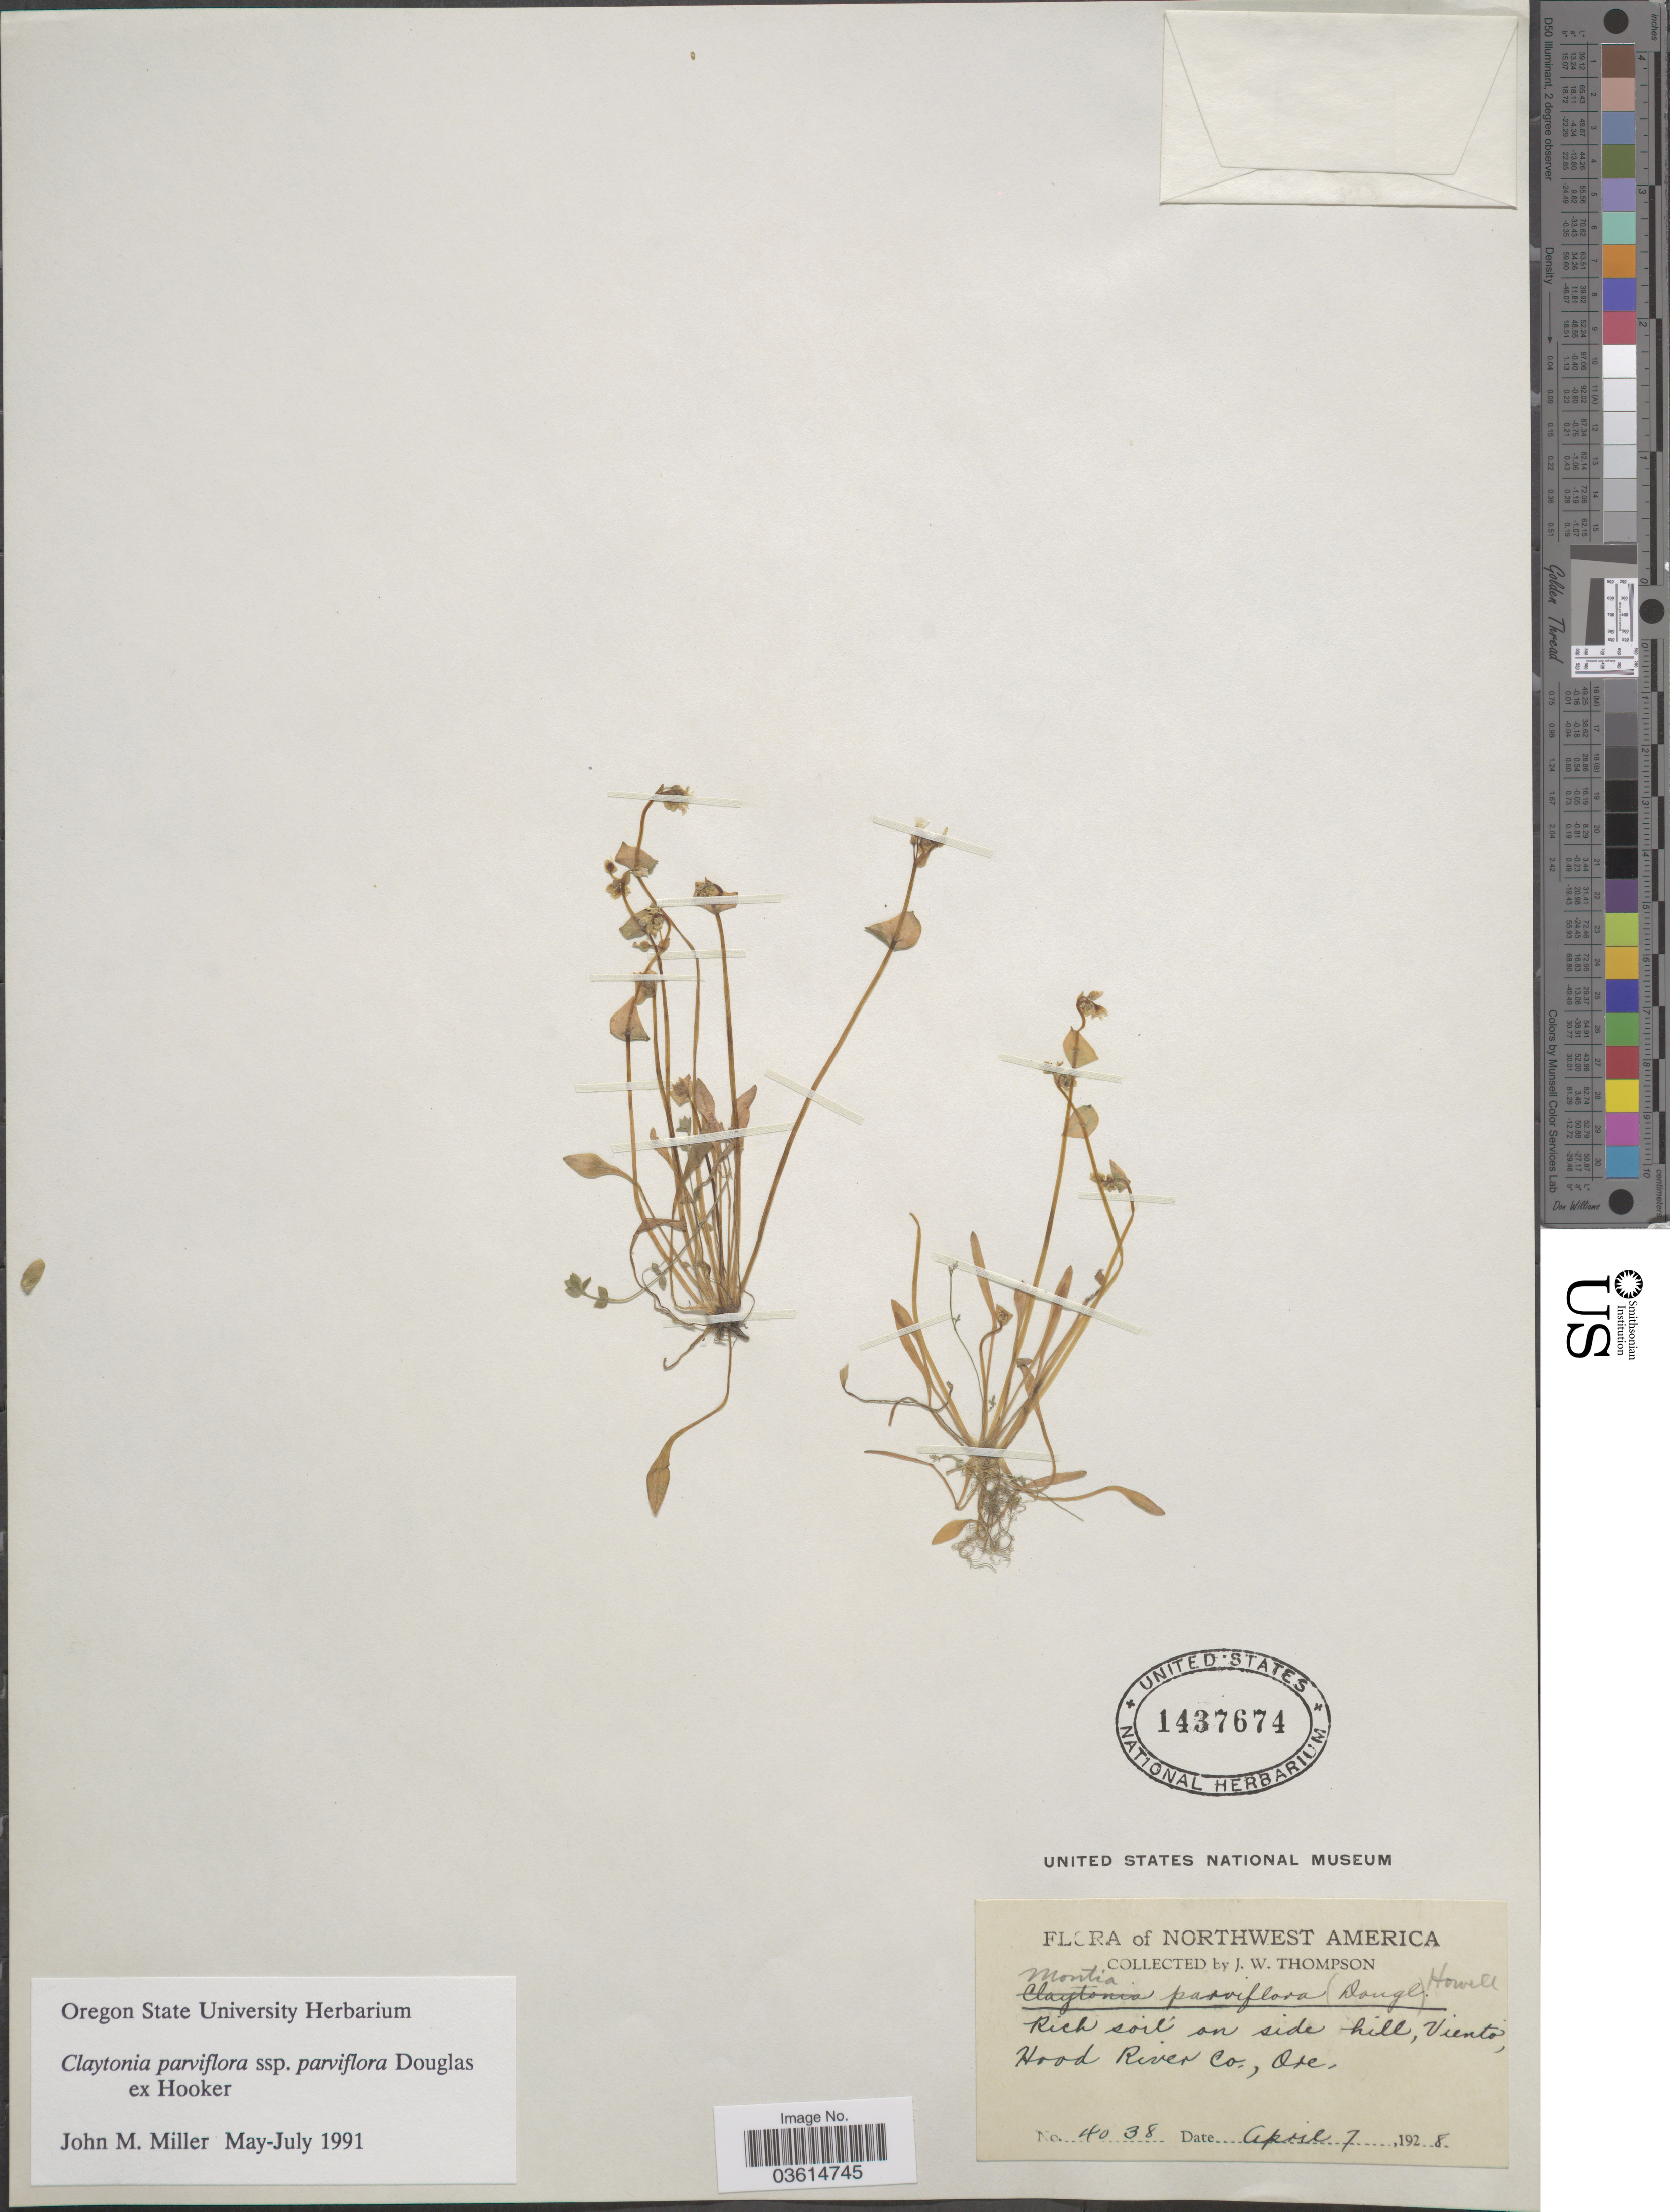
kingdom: Plantae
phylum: Tracheophyta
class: Magnoliopsida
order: Caryophyllales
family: Montiaceae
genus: Claytonia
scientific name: Claytonia parviflora subsp. parviflora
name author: Douglas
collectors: J. Thompson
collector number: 4038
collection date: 1928-04-07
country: United States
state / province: Oregon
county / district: Hood River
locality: On side hill, Viento, Hood River Co.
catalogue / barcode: US 1437674